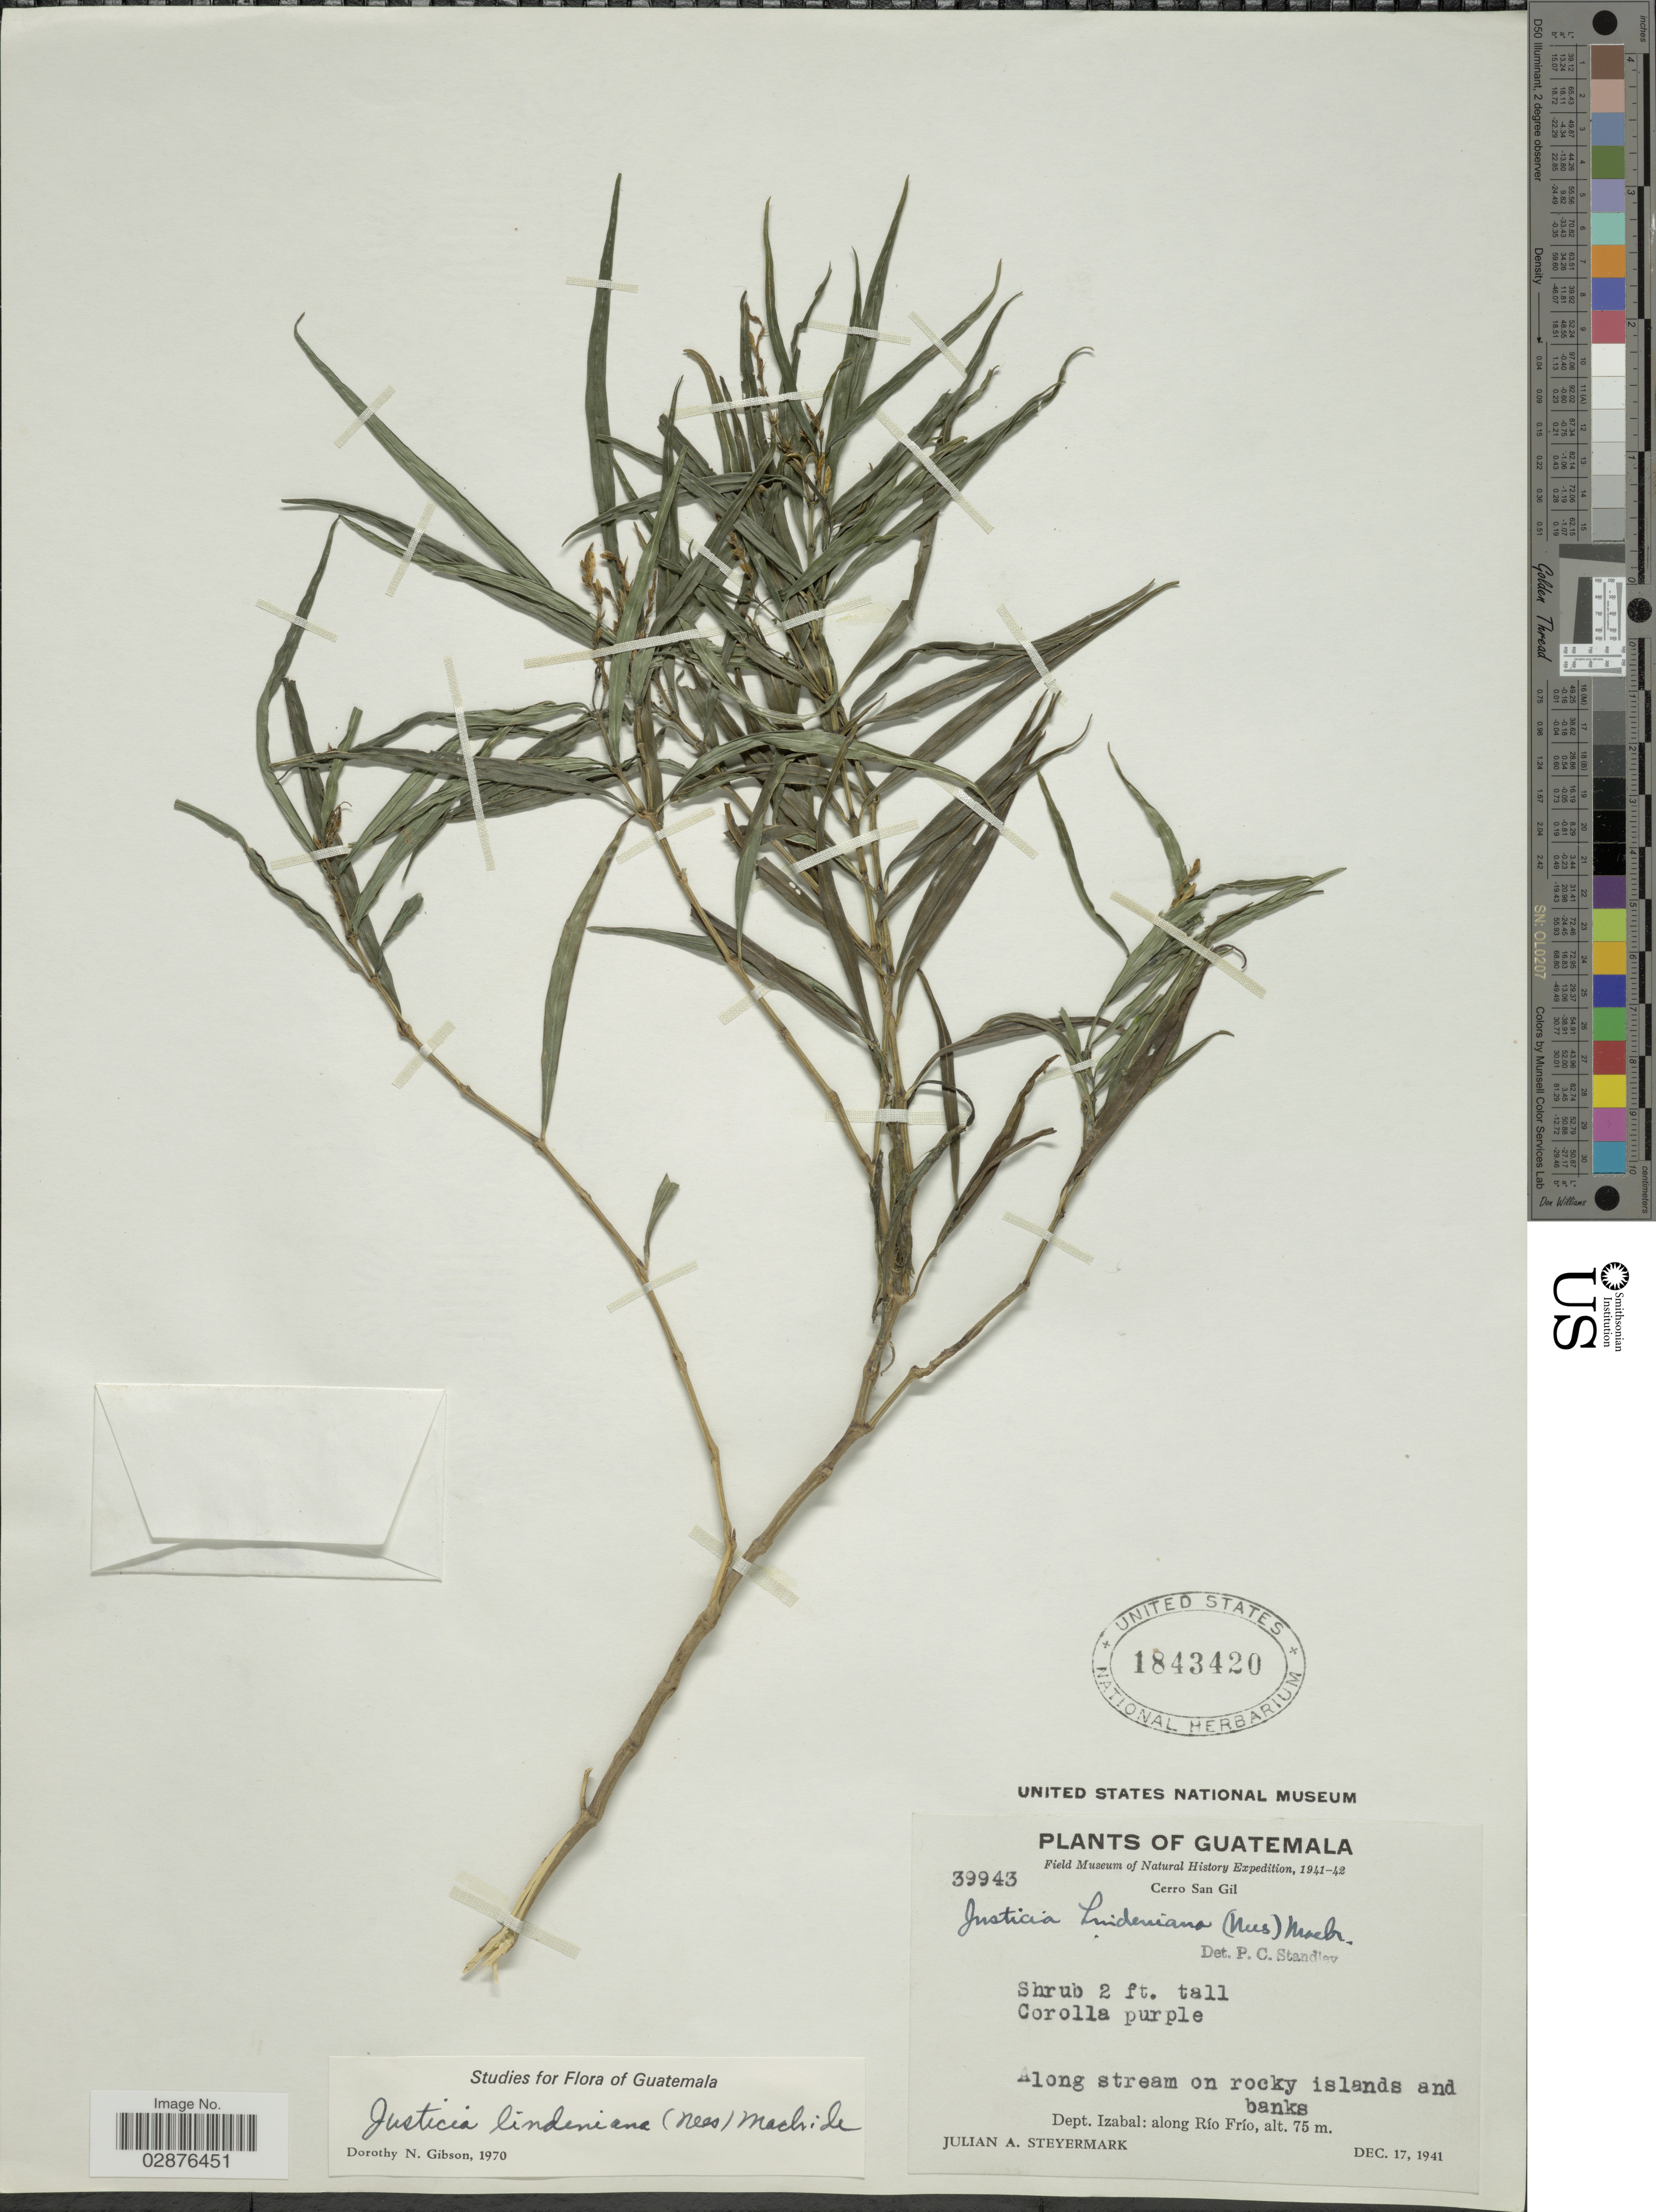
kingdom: Plantae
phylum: Tracheophyta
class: Magnoliopsida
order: Lamiales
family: Acanthaceae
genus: Justicia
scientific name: Justicia lindeniana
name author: (Nees) J.F. Macbr.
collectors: J. Steyermark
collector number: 39943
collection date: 1941-12-17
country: Guatemala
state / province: Izabal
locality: Cerro San Gil. Along stream on rocky islands and banks. Dept. Izabal: along Río Frío.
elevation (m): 75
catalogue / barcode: US 1843420